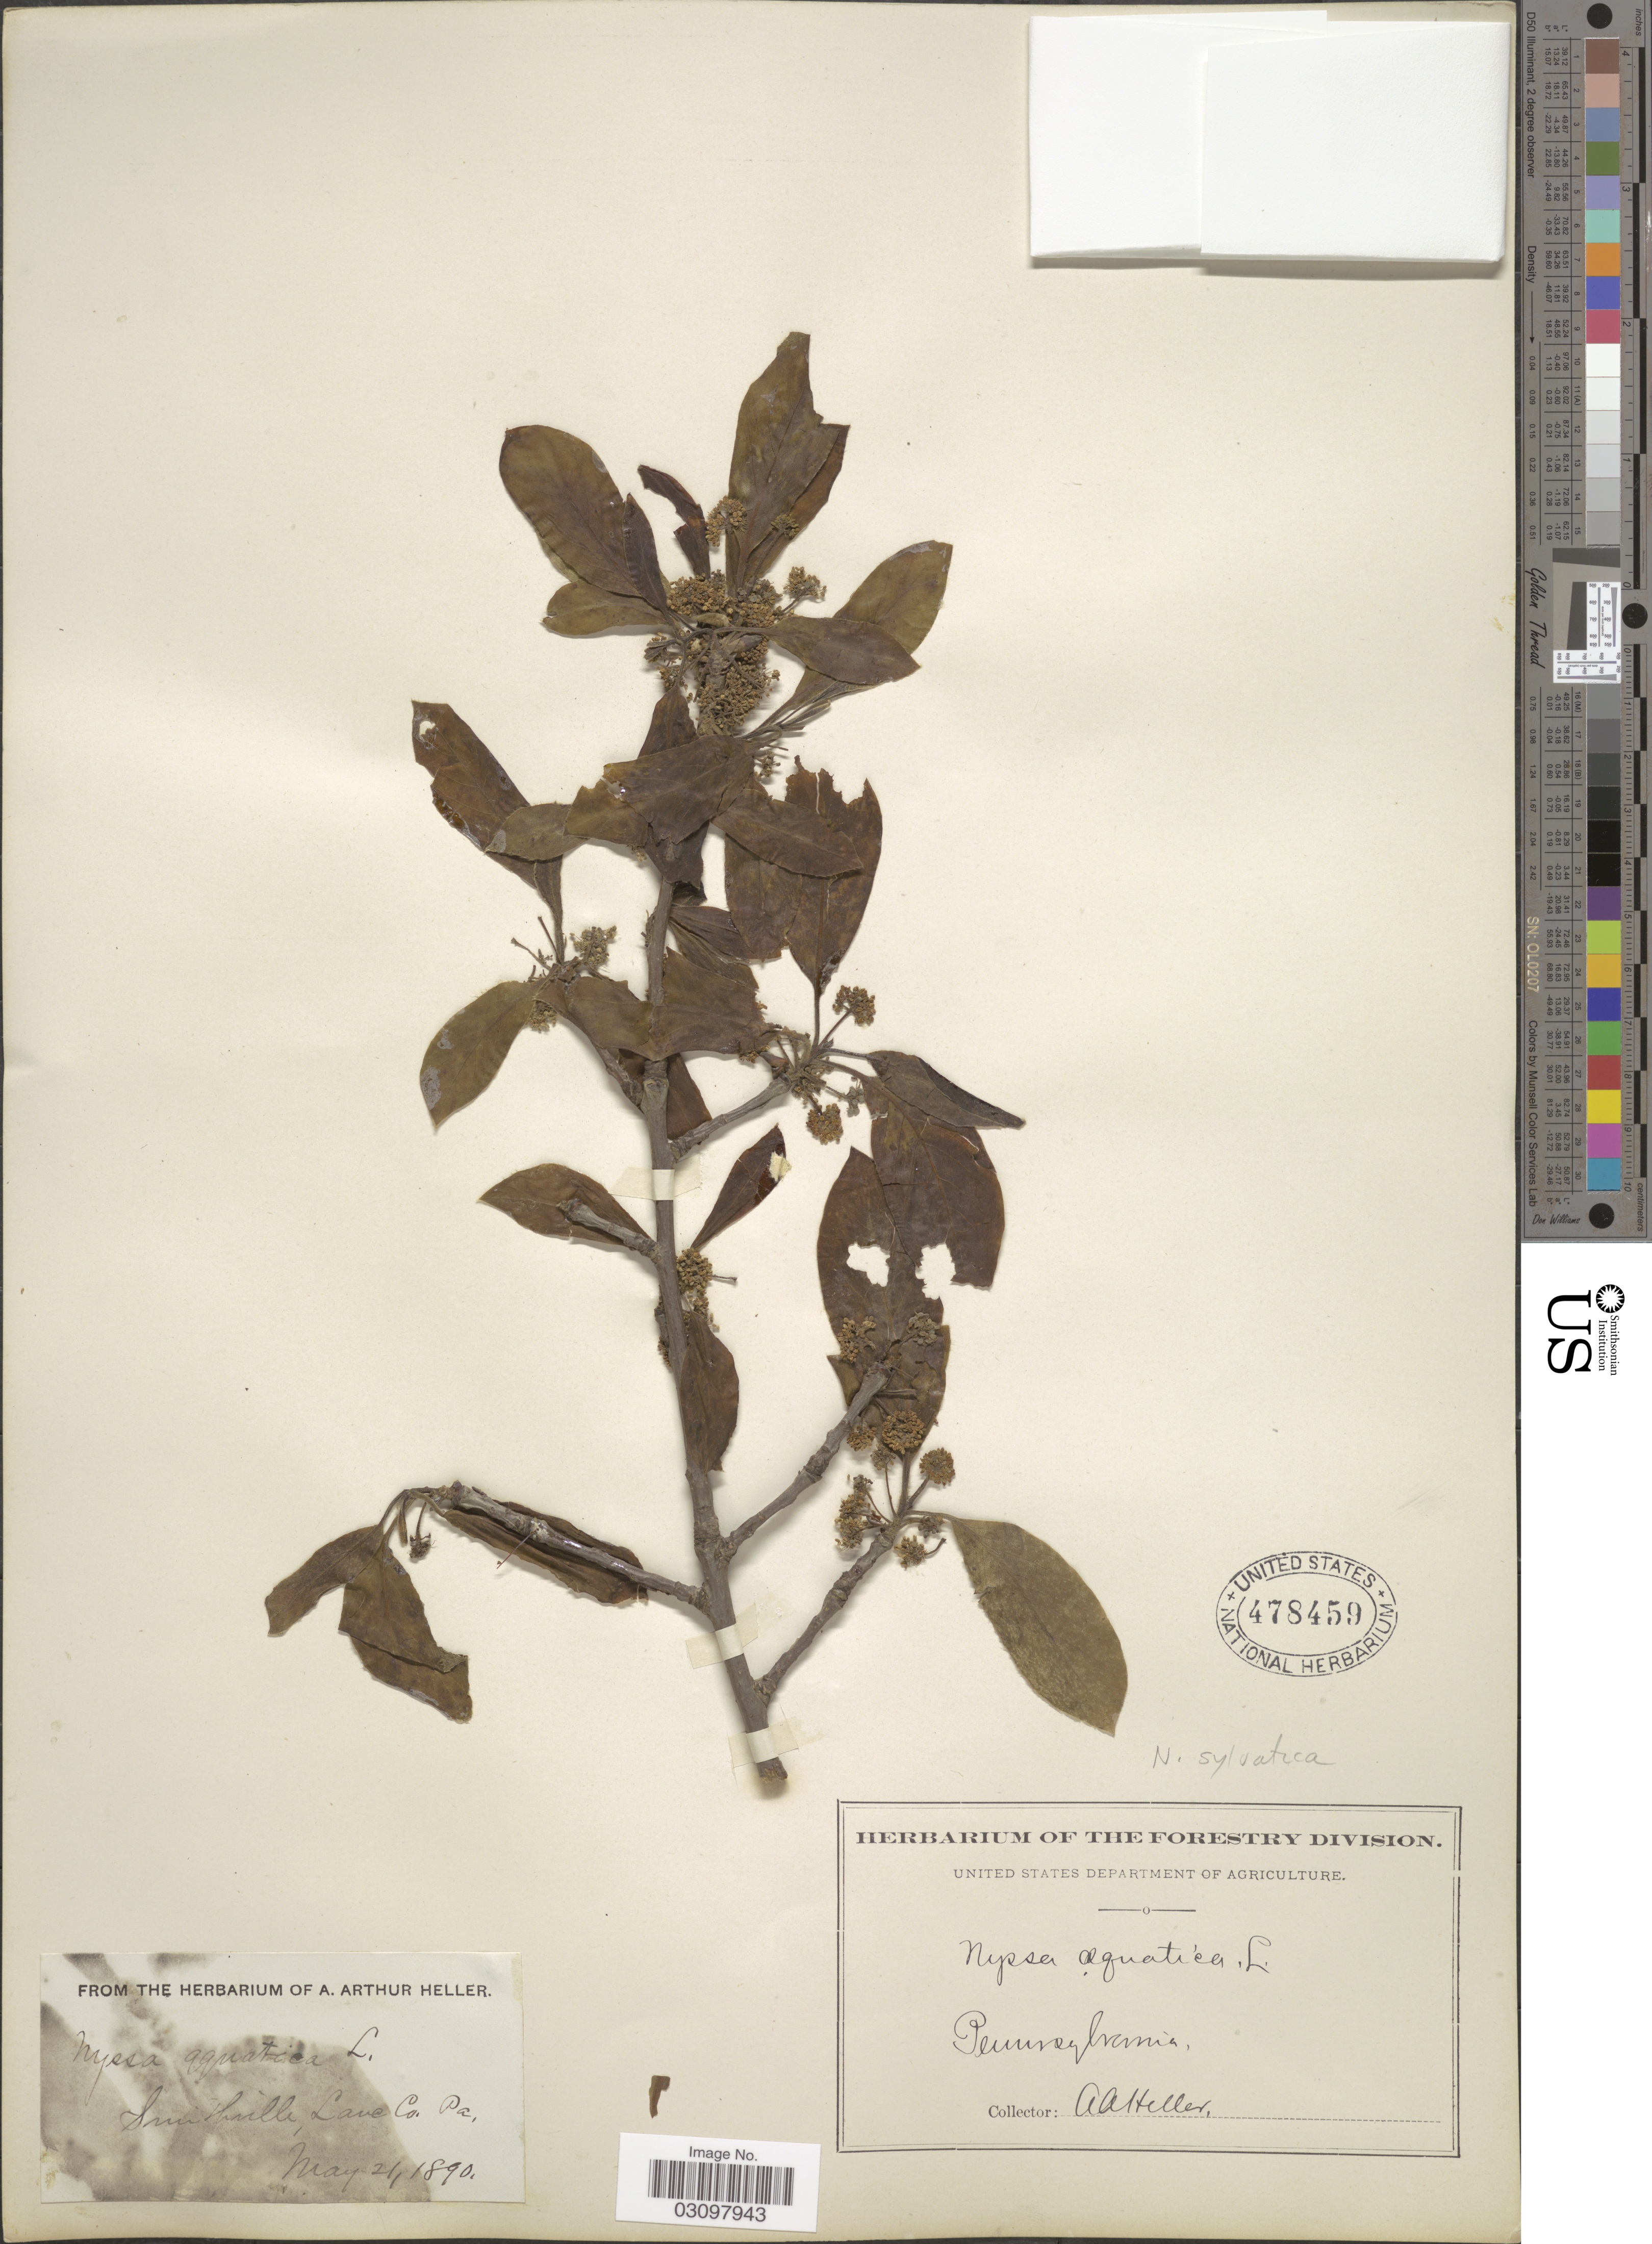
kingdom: Plantae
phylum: Tracheophyta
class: Magnoliopsida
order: Cornales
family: Nyssaceae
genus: Nyssa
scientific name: Nyssa sylvatica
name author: Marshall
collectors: A. A. Heller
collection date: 1890-05-21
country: United States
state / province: Pennsylvania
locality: Smithville, Lave Co. Pa.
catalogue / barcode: US 478459